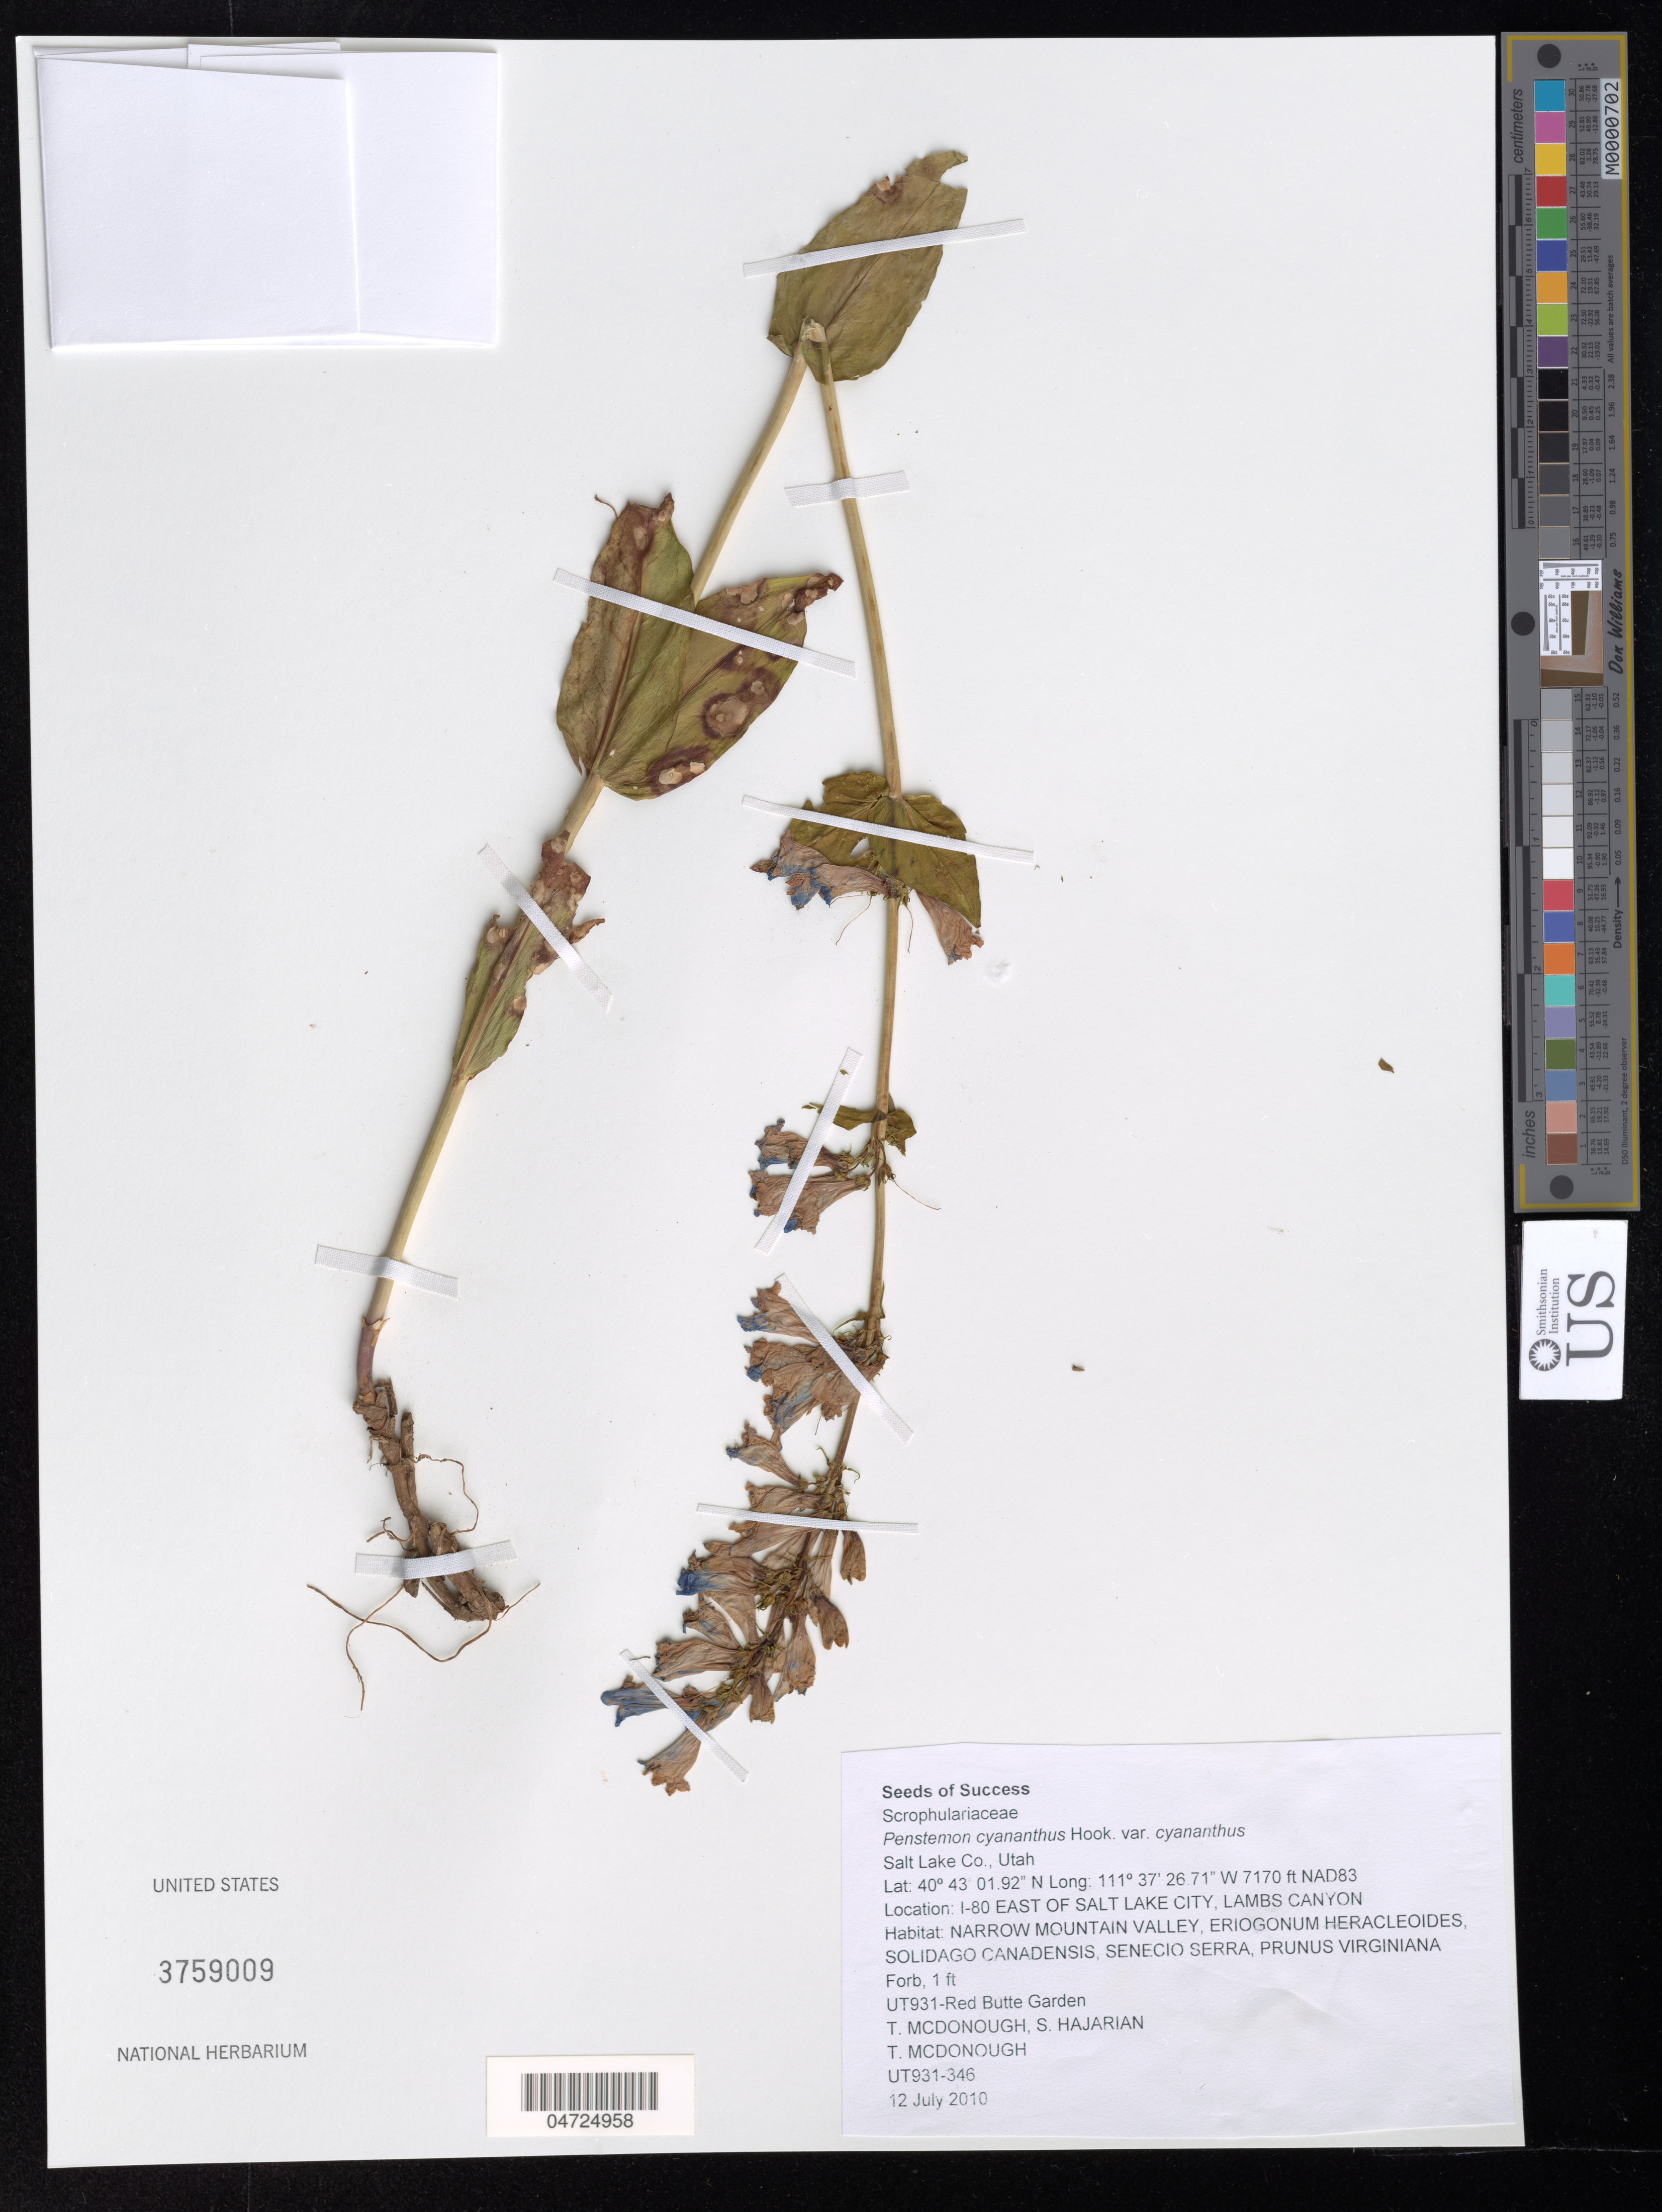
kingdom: Plantae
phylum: Tracheophyta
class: Magnoliopsida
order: Lamiales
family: Plantaginaceae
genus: Penstemon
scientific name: Penstemon cyananthus var. cyananthus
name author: Hook.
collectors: T. McDonough & S. Hajarian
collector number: UT931-346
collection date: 2010-07-12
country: United States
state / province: Utah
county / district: Salt Lake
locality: Salt Lake Co. NAD83. I-80 East of Salt Lake City, Lambs Canyon. Narrow Mountain Valley. UT931-Red Butte Garden.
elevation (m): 2185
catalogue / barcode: US 3759009